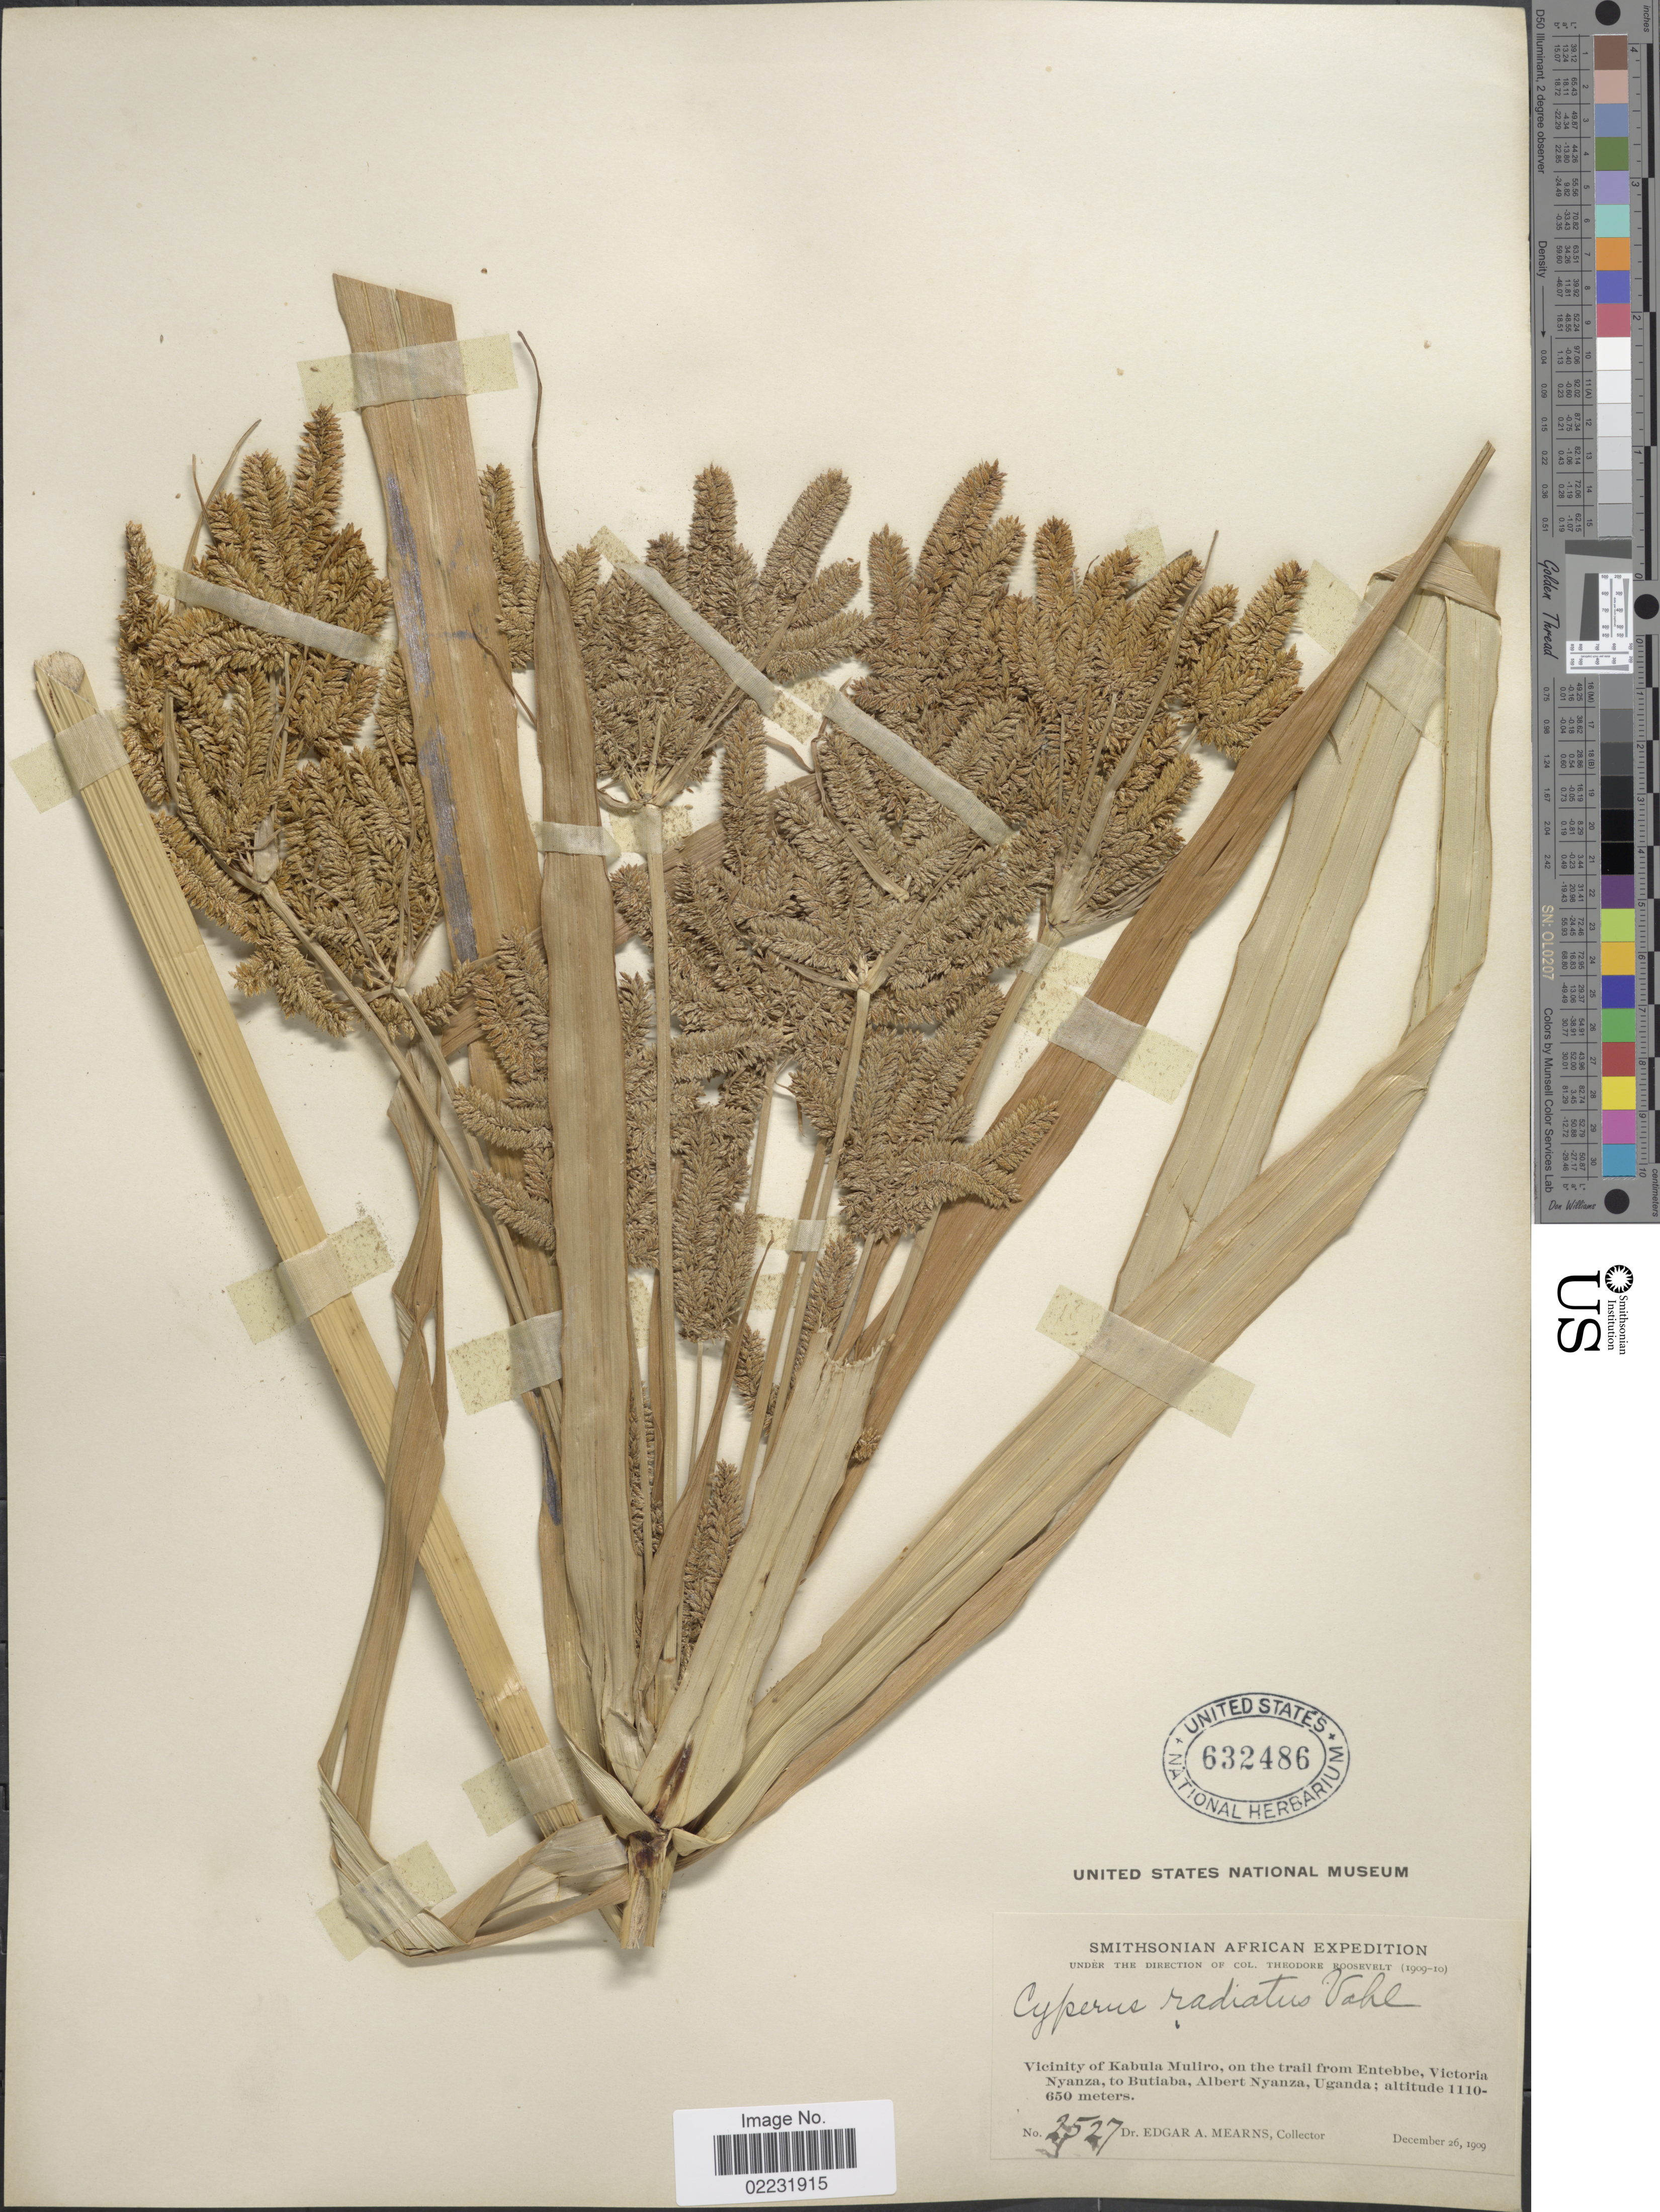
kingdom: Plantae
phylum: Tracheophyta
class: Liliopsida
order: Poales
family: Cyperaceae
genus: Cyperus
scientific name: Cyperus imbricatus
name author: Retz.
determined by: Strong, Mark T., (BOT), Smithsonian Institution - National Museum of Natural History (UNITED STATES)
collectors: E. A. Mearns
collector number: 2527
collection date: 1909-12-26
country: Uganda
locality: Vicinity of Kabukla Muliro, on the trail from Entebbe, Victoria Nyanza, to Butiaba, Albert Nyanza, Uganda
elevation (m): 650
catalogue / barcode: US 632486